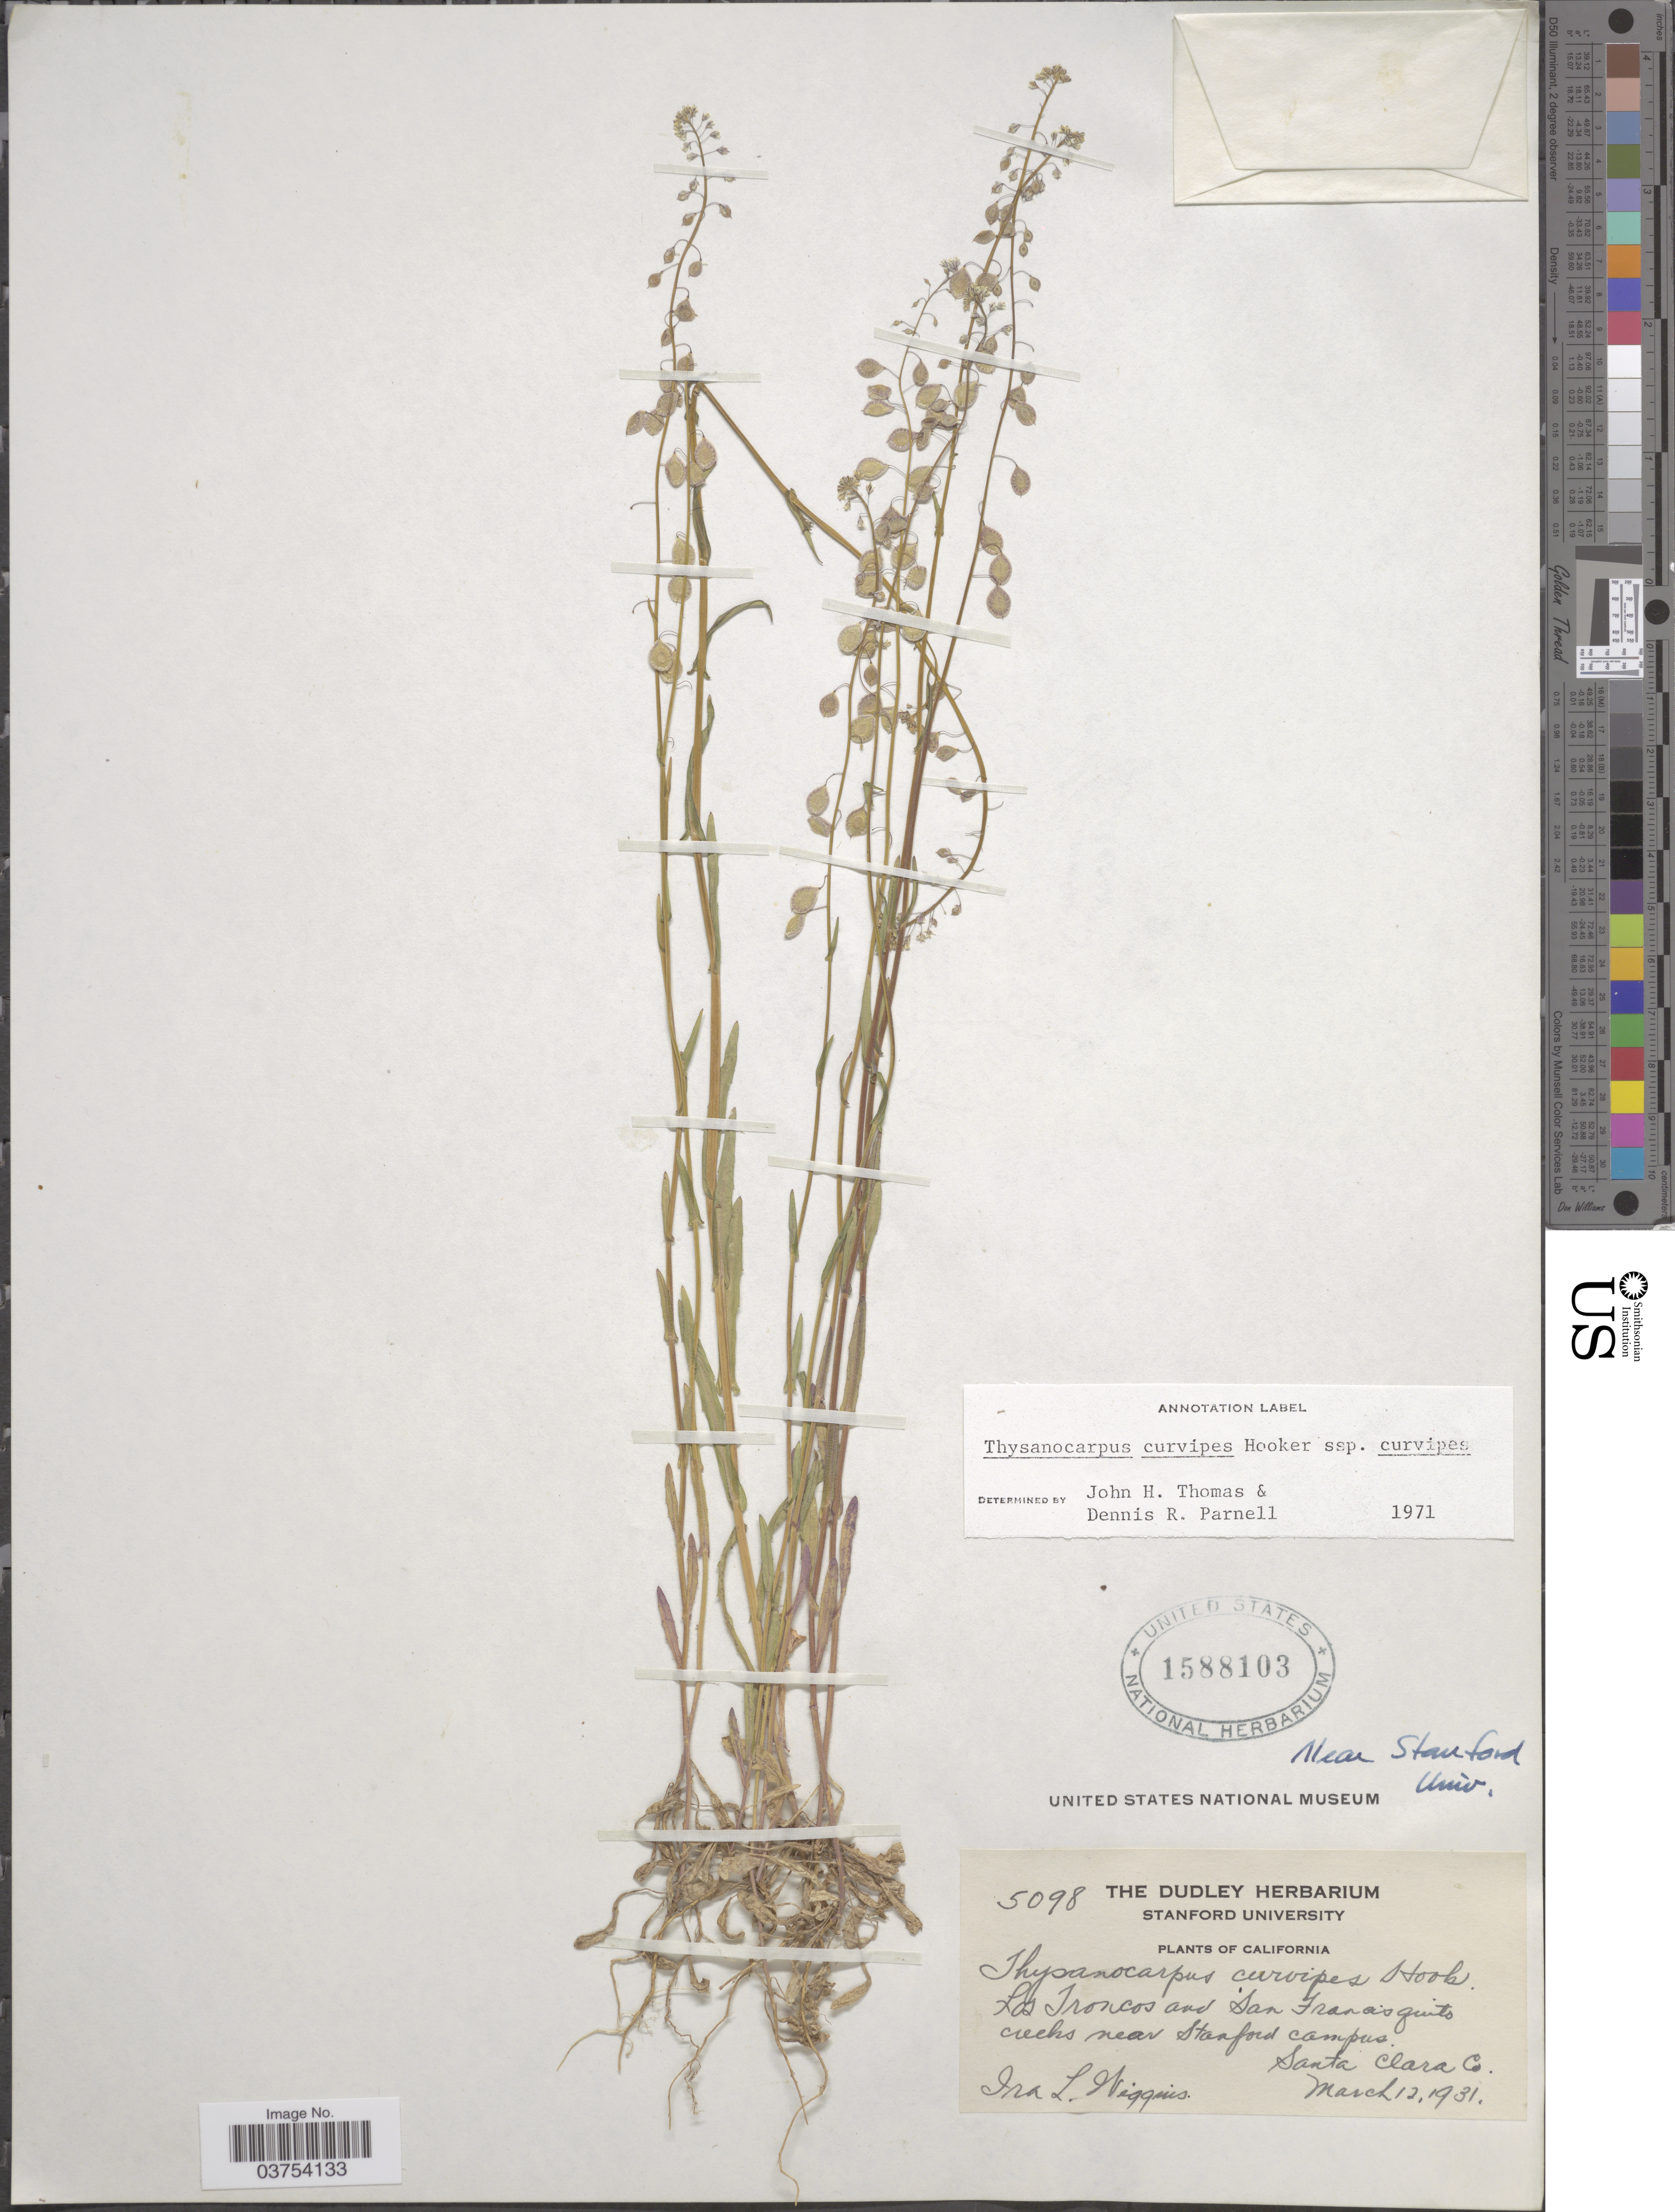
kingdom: Plantae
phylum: Tracheophyta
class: Magnoliopsida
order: Brassicales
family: Brassicaceae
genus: Thysanocarpus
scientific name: Thysanocarpus curvipes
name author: Hook.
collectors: I. L. Wiggins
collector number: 5098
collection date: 1931-03-12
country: United States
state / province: California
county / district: Santa Clara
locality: Near Stanford Univ. Los Troncos and San Francisquito creeks near Stanford Campus. Santa Clara Co.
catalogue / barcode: US 1588103